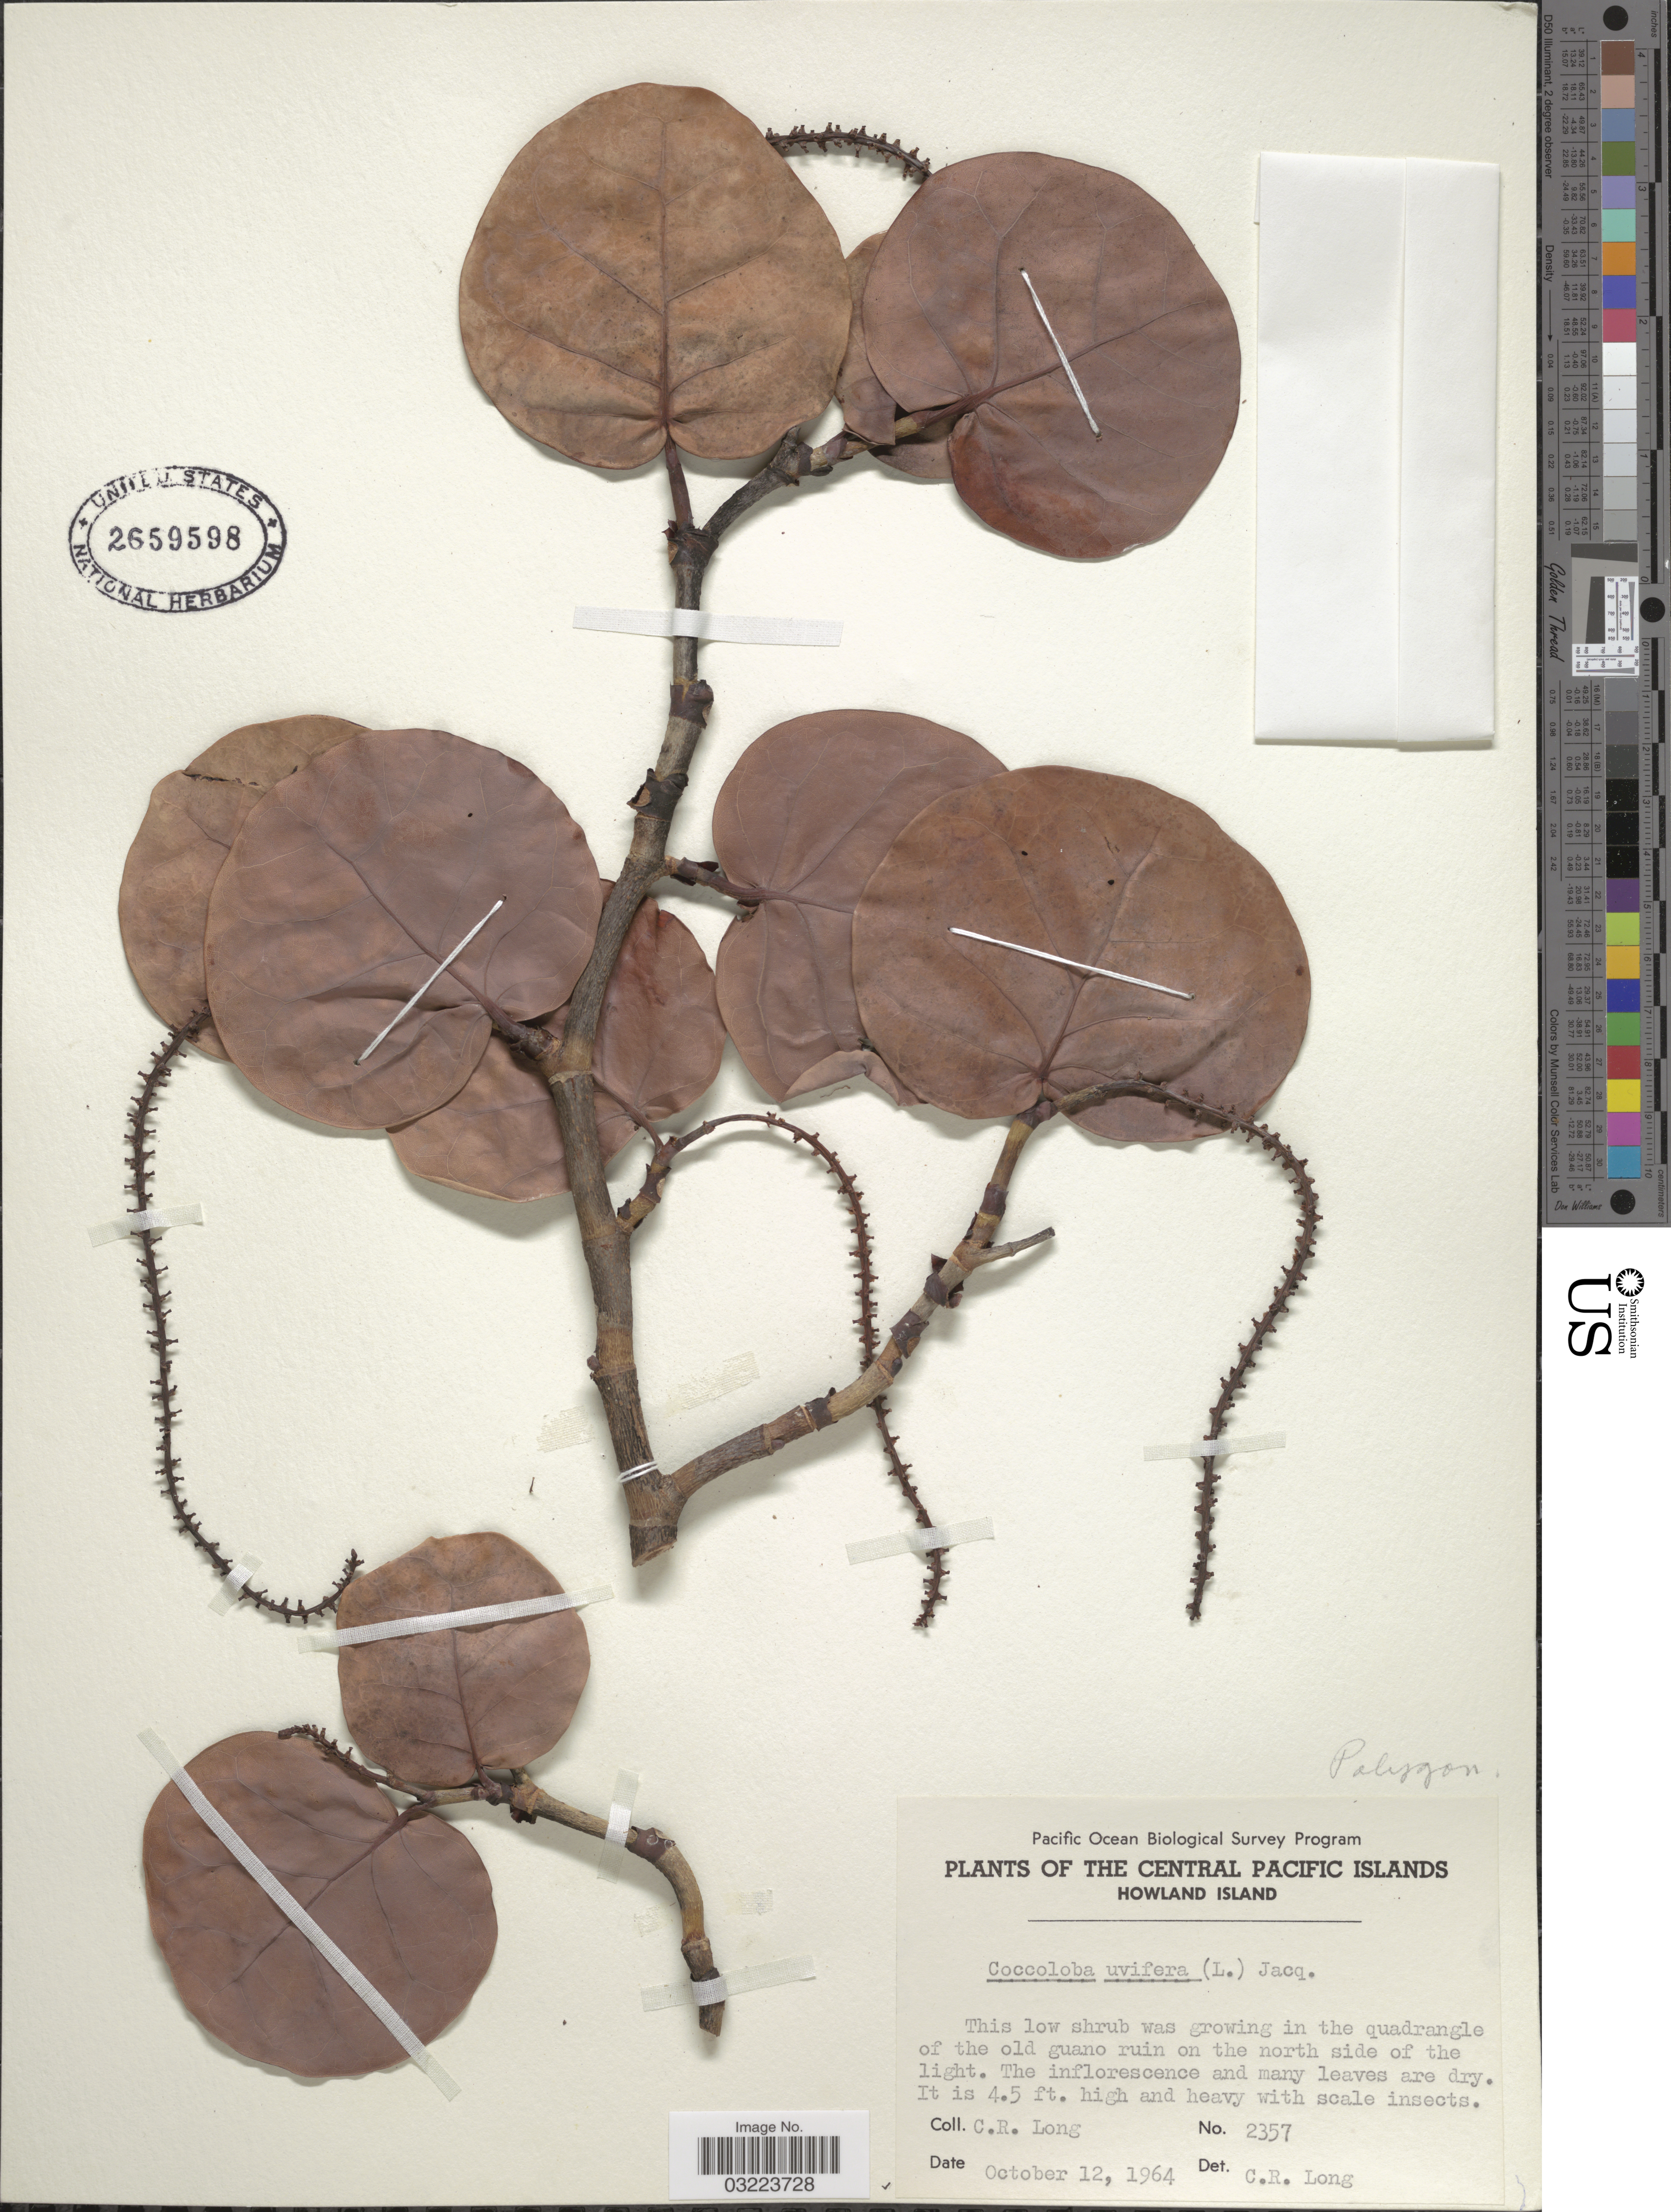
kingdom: Plantae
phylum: Tracheophyta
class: Magnoliopsida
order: Caryophyllales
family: Polygonaceae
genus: Coccoloba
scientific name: Coccoloba uvifera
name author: L.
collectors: C. R. Long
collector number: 2357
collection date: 1964-10-12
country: U.S. Administered Pacific Islands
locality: Central Pacific Islands. Howland Island. The old guano ruin on the north side of the light.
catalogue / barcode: US 2659598